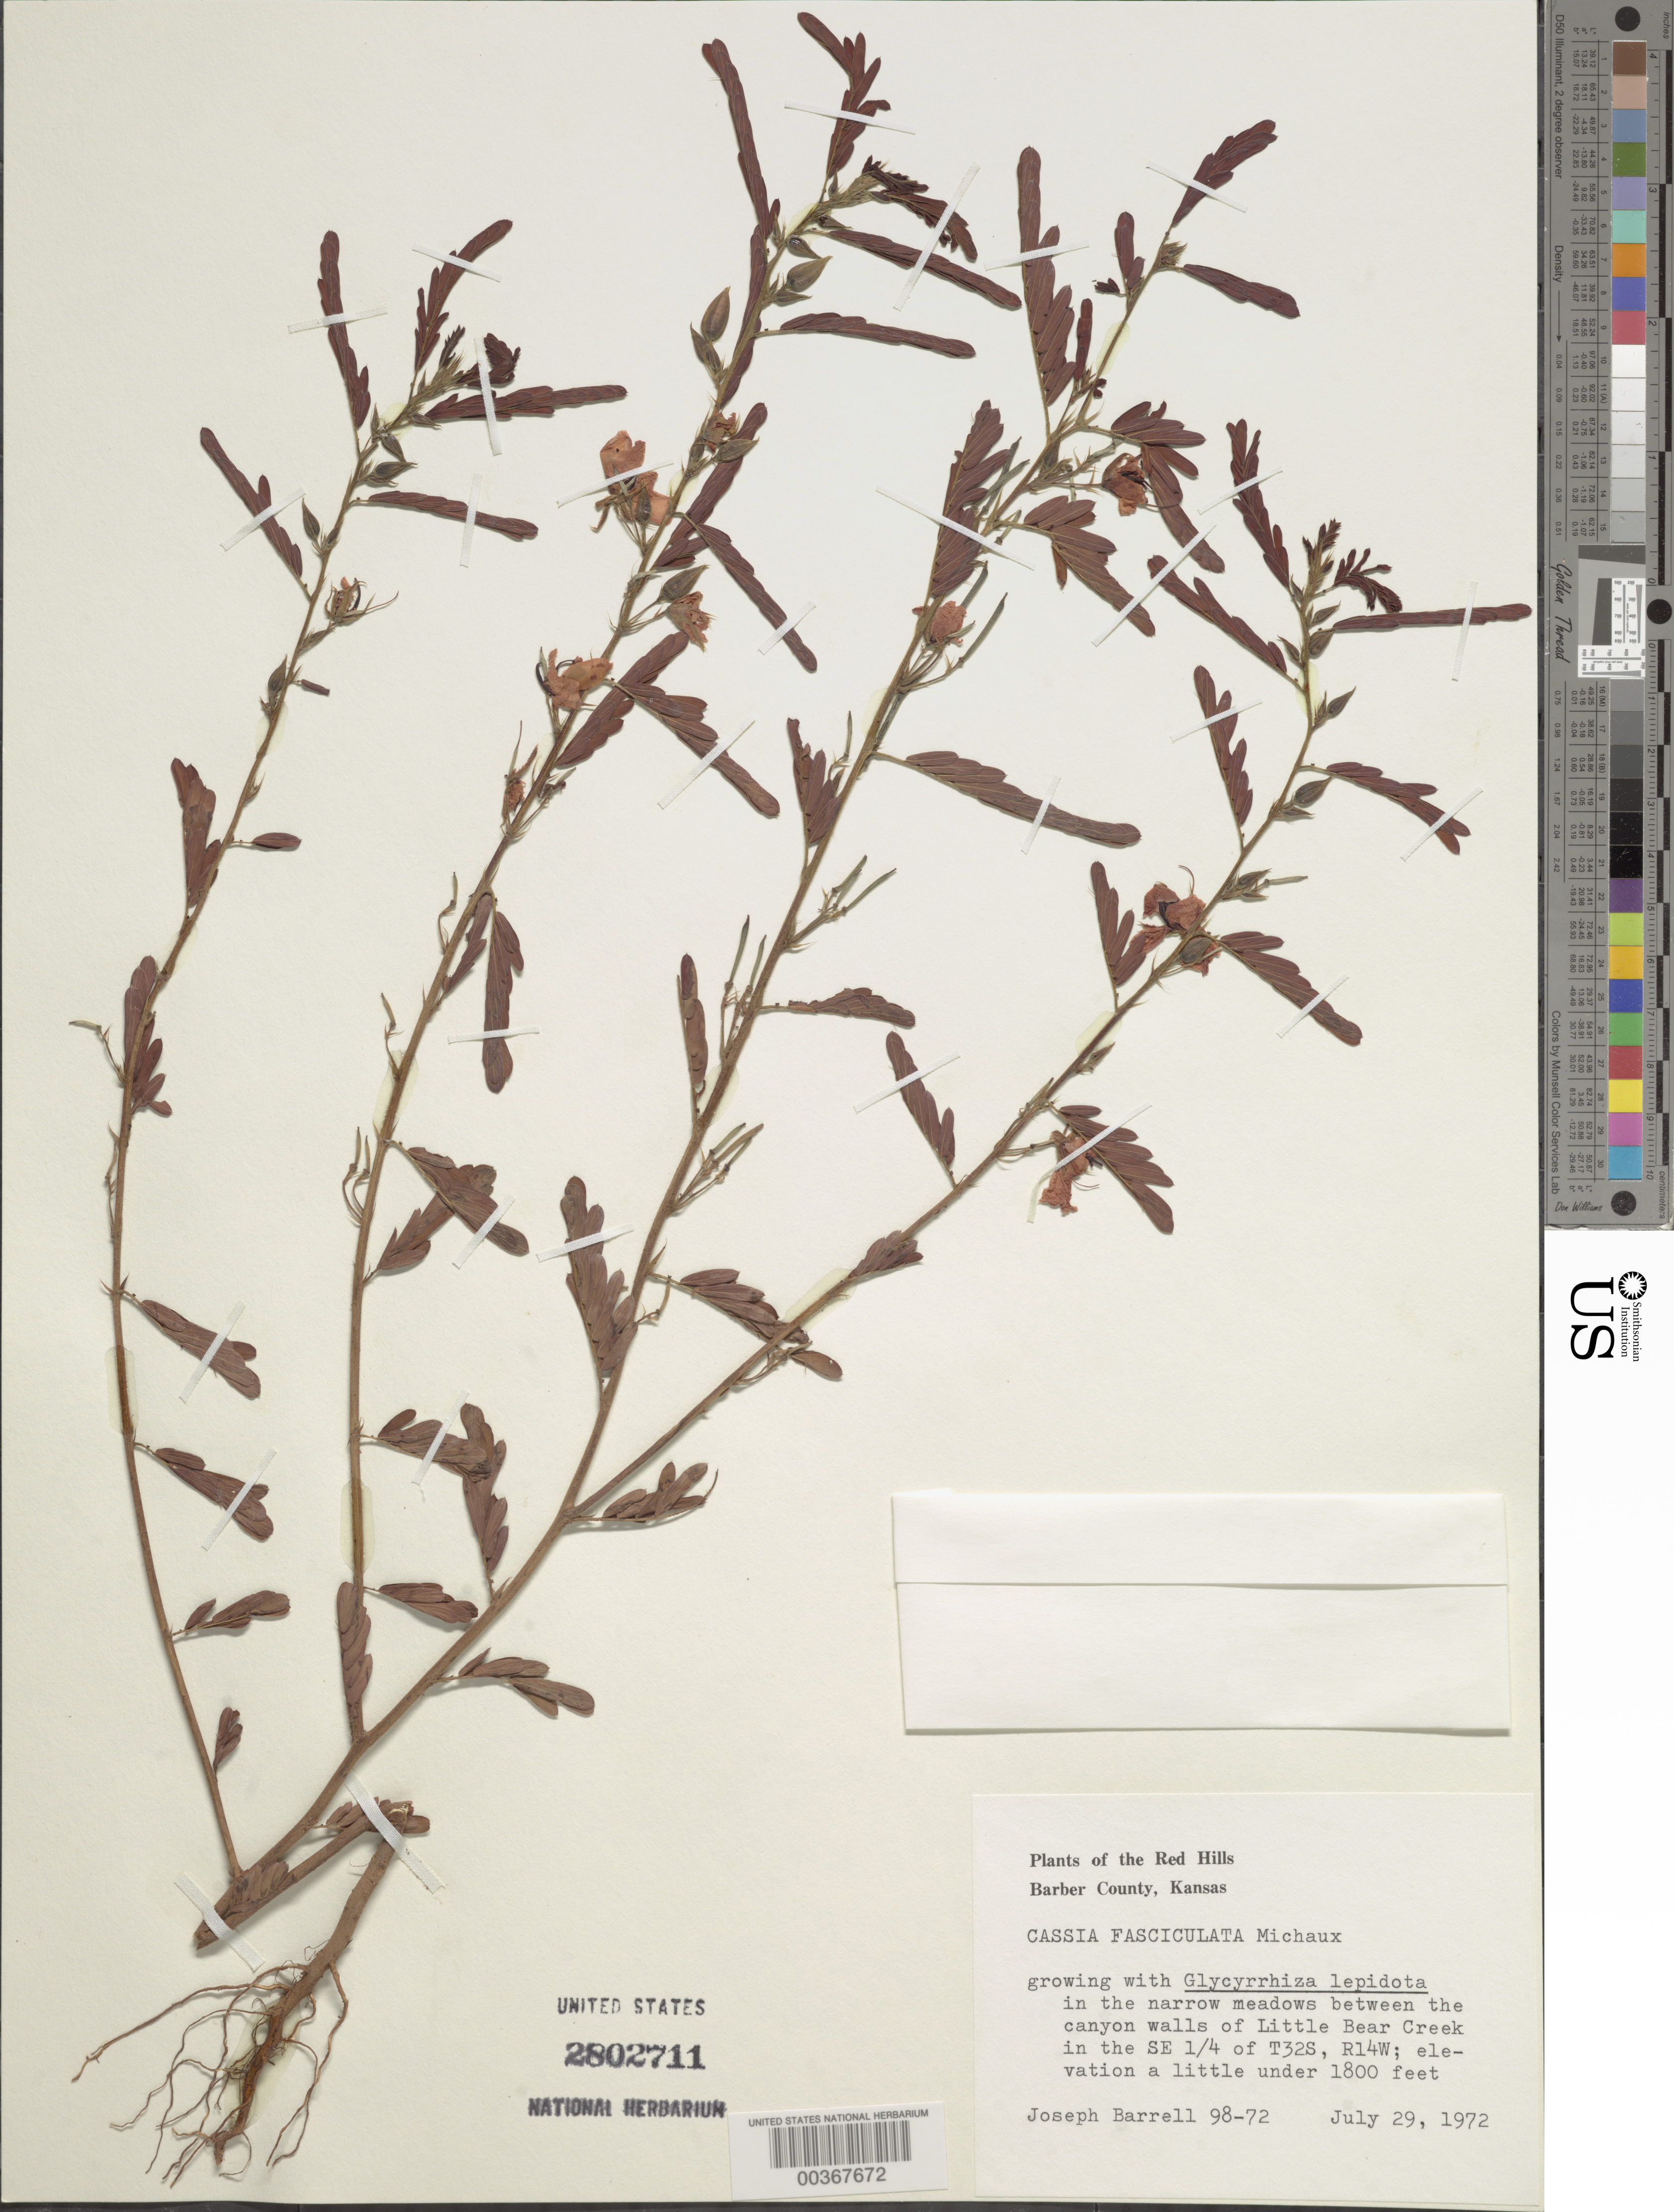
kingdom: Plantae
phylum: Tracheophyta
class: Magnoliopsida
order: Fabales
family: Fabaceae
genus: Chamaecrista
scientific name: Chamaecrista fasciculata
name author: (Michx.) Greene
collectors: J. Barrell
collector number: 98-73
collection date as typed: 29 Jul 1972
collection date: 1972-07-29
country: United States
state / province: Kansas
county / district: Barber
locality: In the narrow meadows between the canyon walls of little bear creek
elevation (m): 549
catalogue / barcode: US 2802711